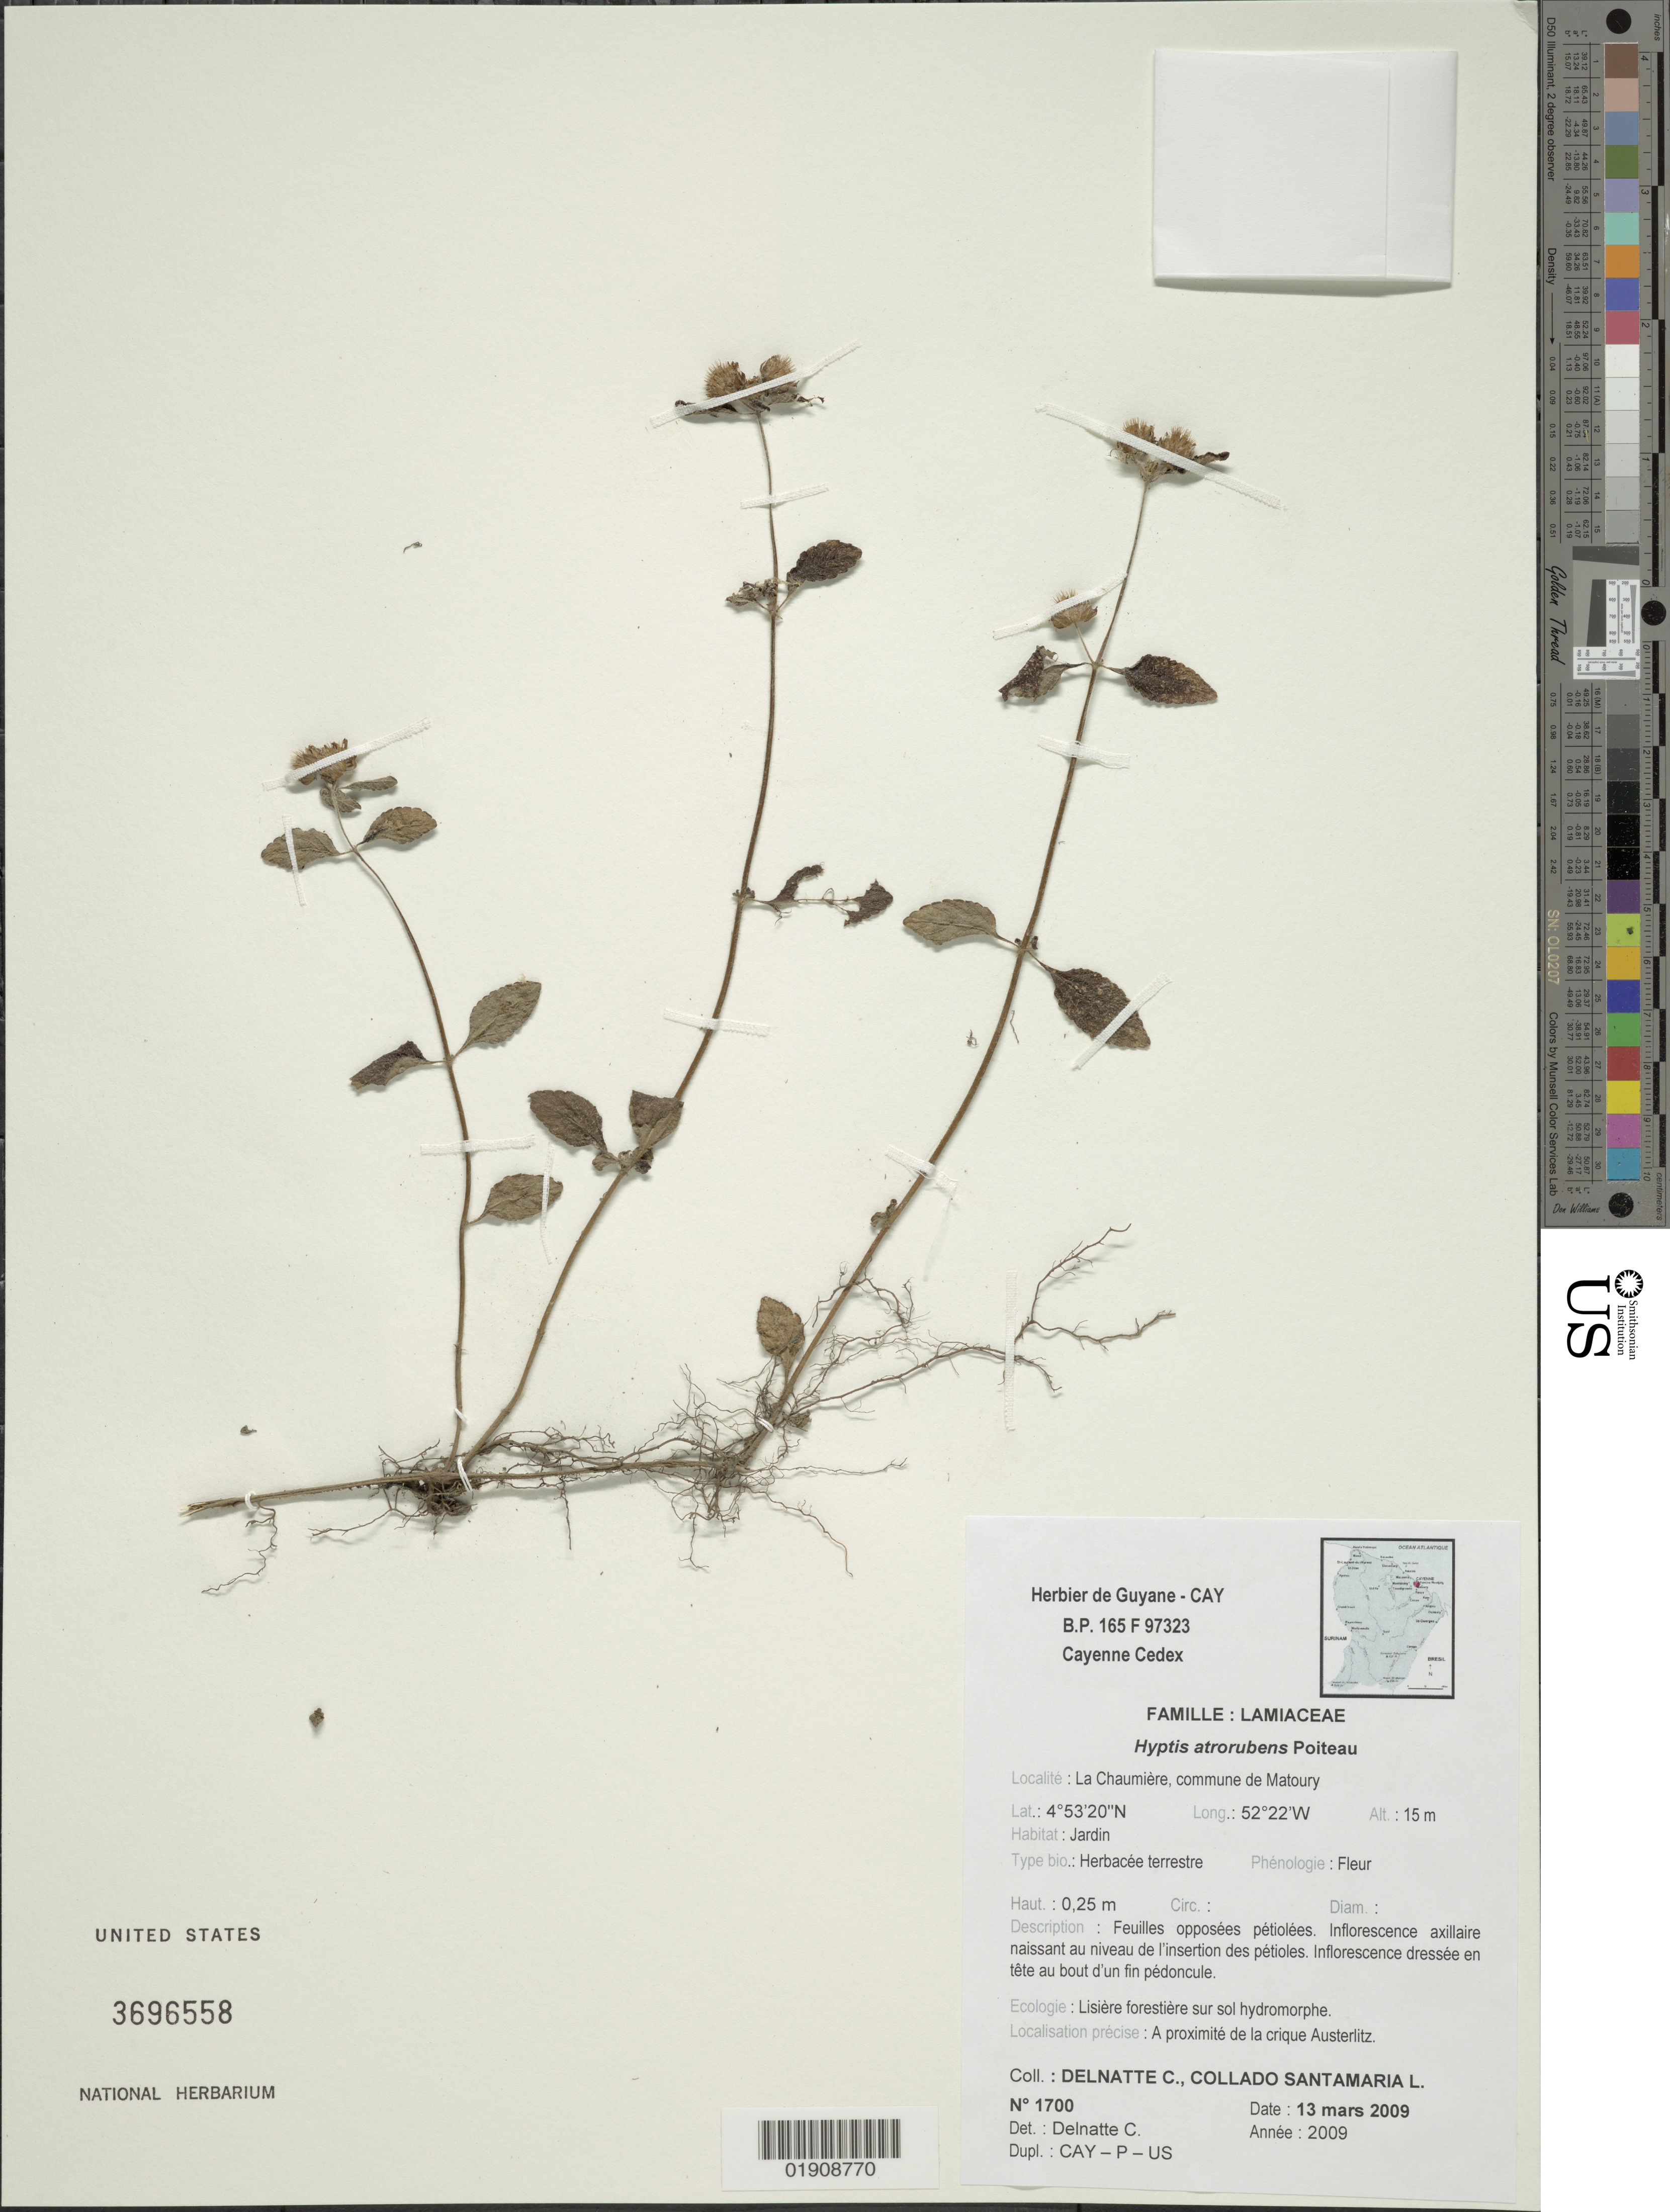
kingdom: Plantae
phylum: Tracheophyta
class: Magnoliopsida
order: Lamiales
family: Lamiaceae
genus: Hyptis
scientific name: Hyptis atrorubens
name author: Poit.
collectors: C. Delnatte & L. Collado Santamaria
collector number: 1700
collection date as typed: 13 March 2009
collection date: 2009-03-13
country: French Guiana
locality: La Chaumiere, commune de Matoury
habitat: A proximite de la crique Austerlitz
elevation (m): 15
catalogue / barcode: US 3696558